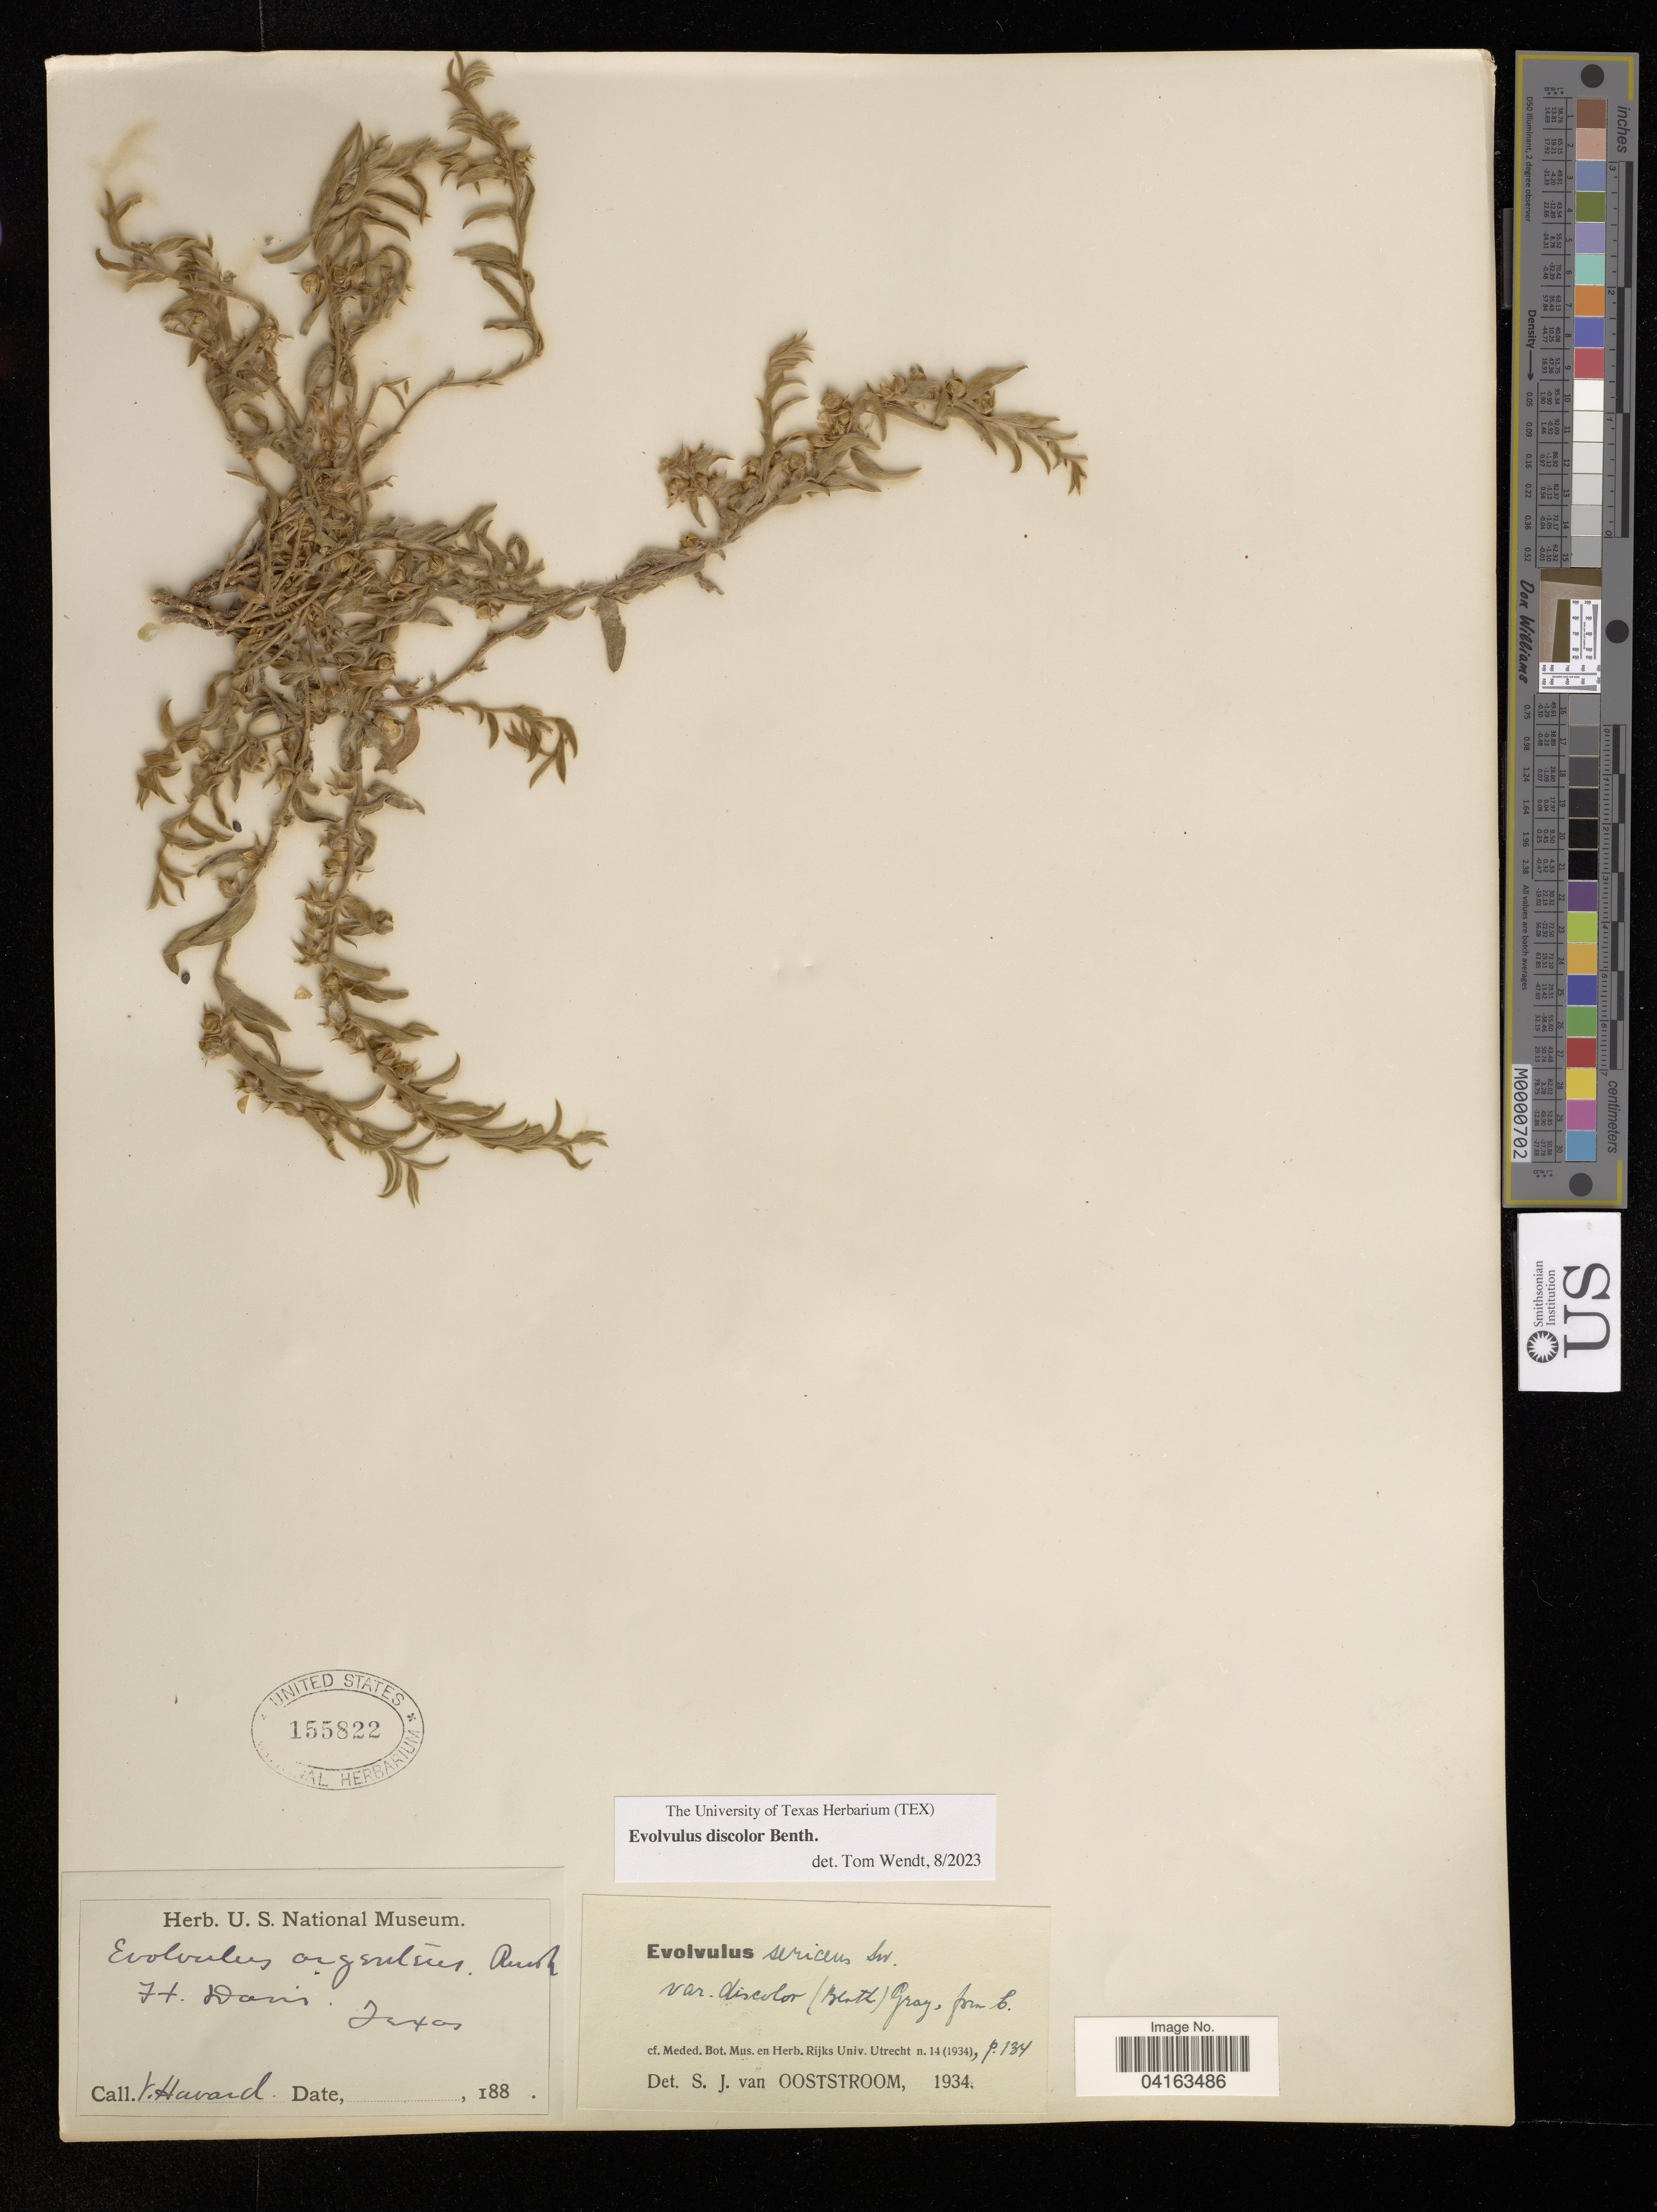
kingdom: Plantae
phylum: Tracheophyta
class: Magnoliopsida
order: Solanales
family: Convolvulaceae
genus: Evolvulus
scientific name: Evolvulus discolor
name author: Benth.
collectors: V. Havard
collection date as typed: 188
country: United States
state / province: Texas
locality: Ft. Davis.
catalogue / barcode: US 155822